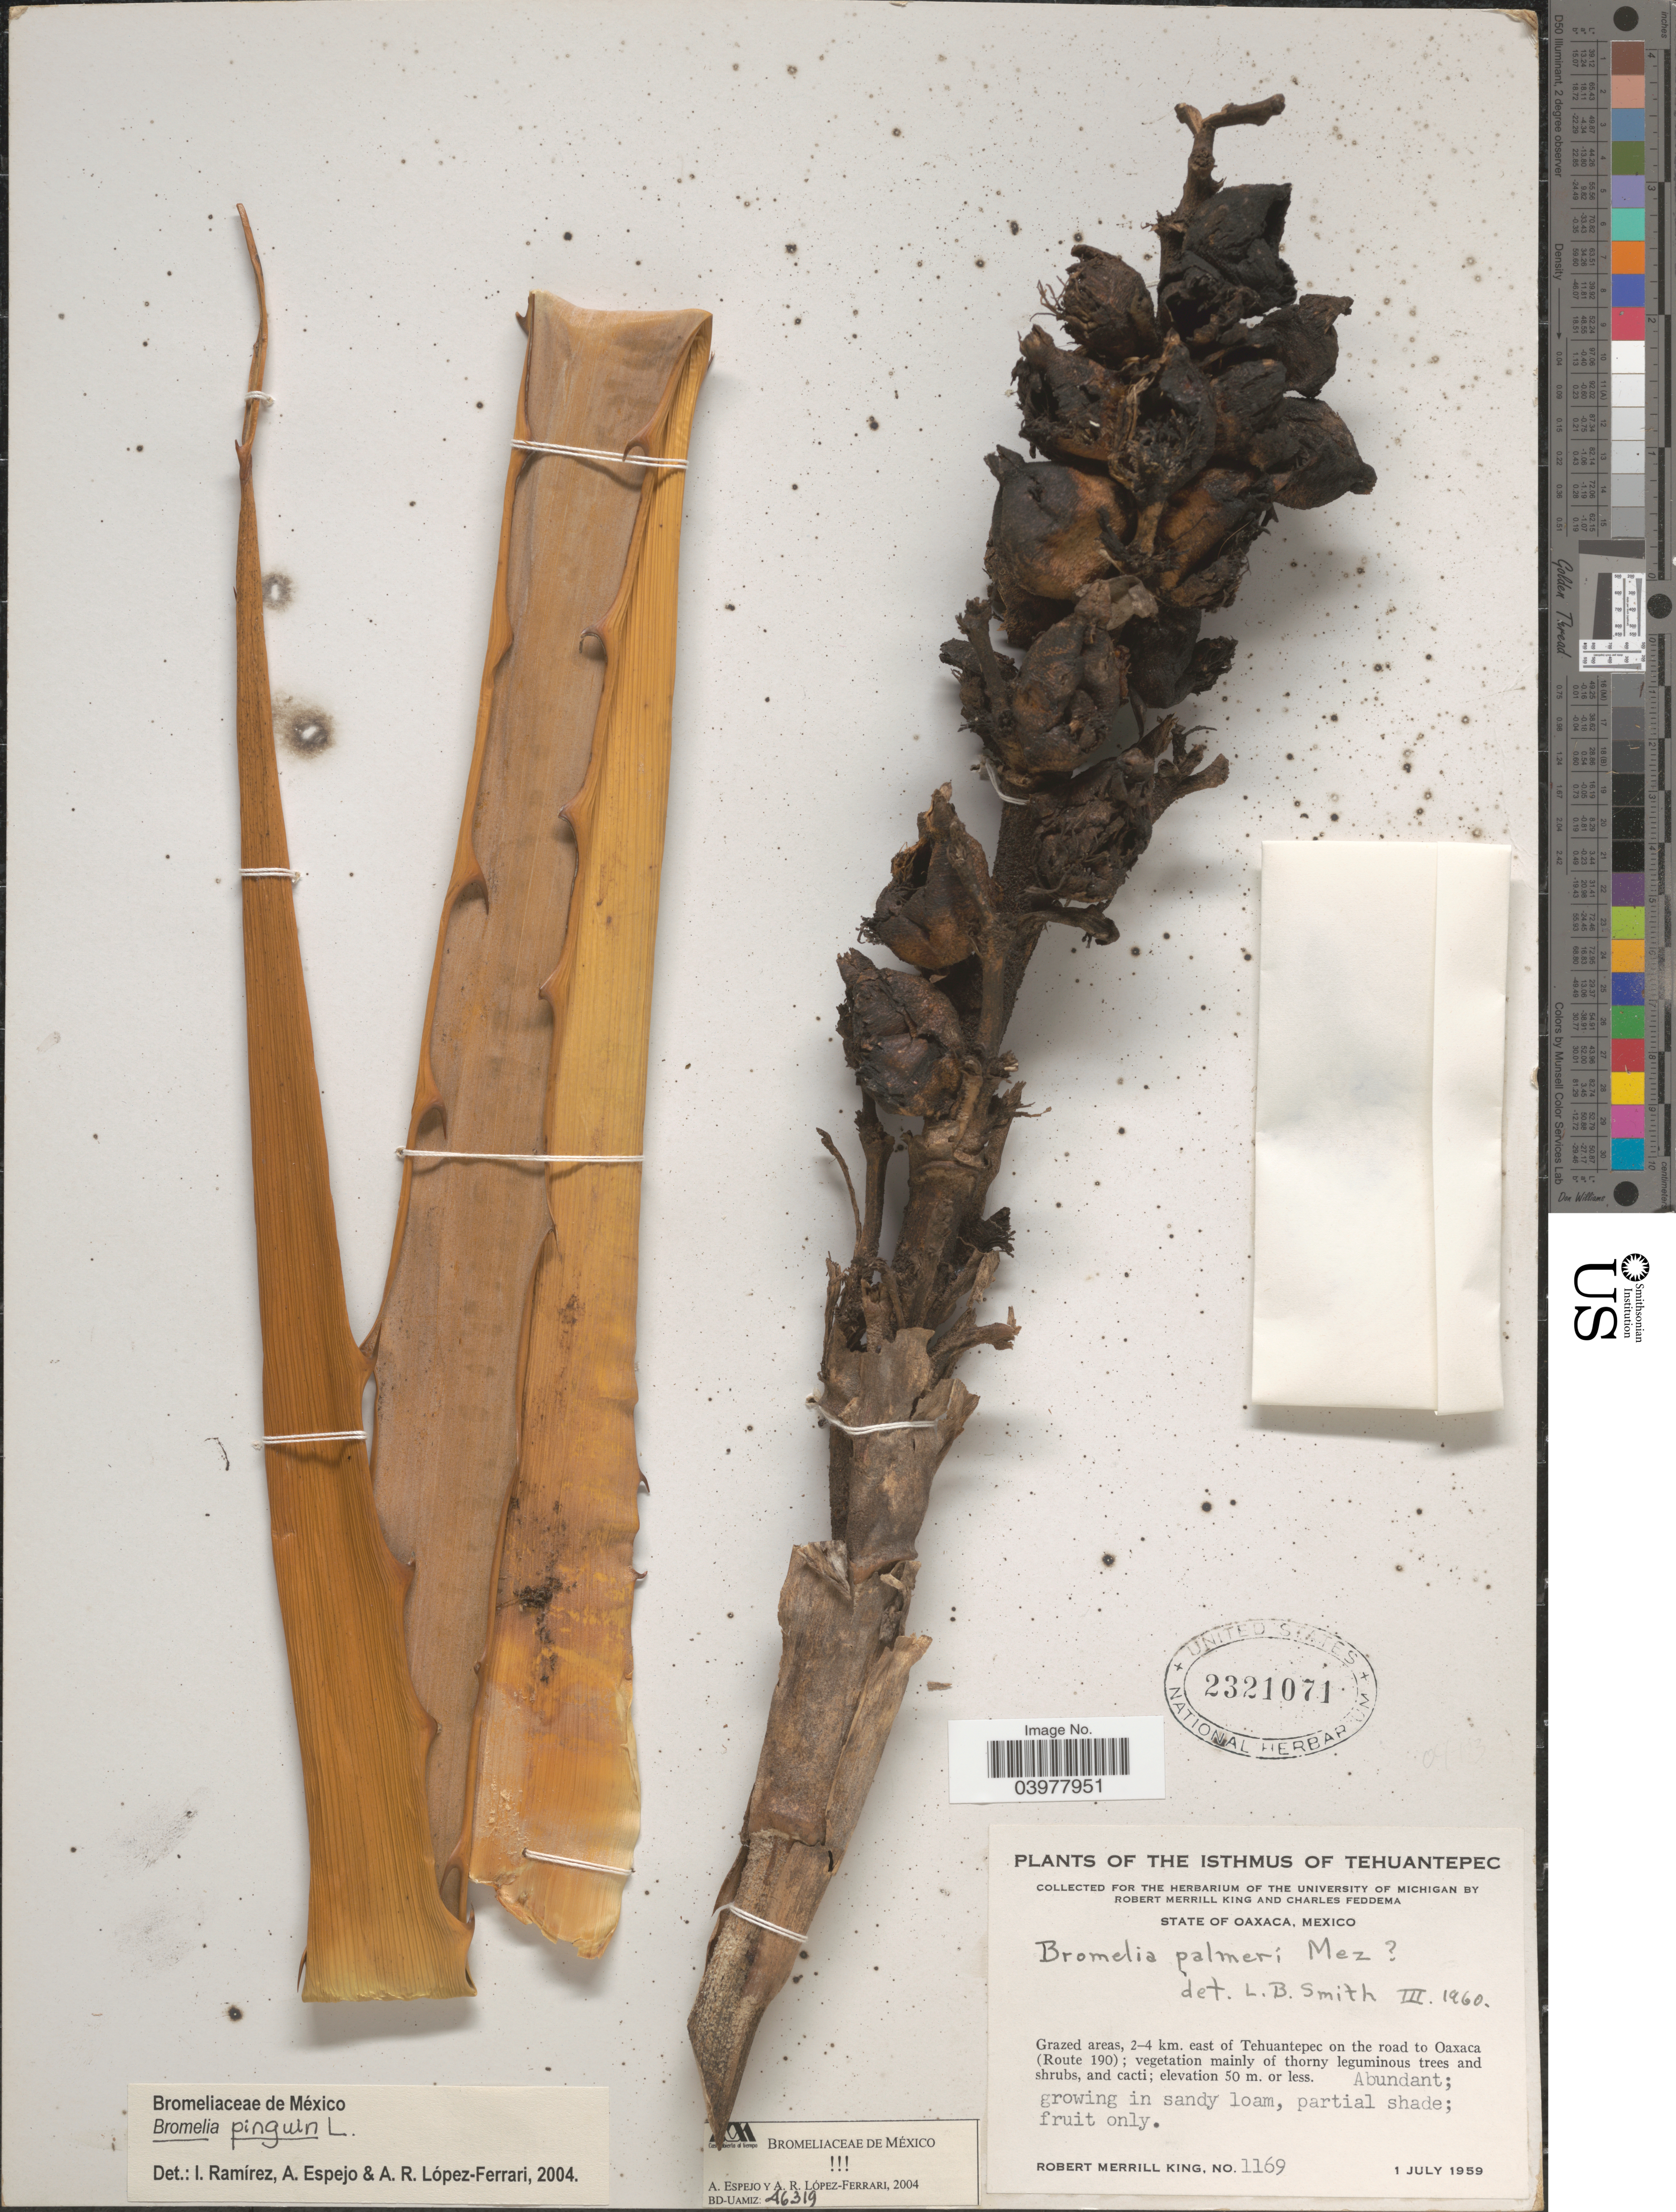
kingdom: Plantae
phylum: Tracheophyta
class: Liliopsida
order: Poales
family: Bromeliaceae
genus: Bromelia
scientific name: Bromelia pinguin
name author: L.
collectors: R. M. King & C. Feddema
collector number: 1169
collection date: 1959-07-01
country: Mexico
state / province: Oaxaca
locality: The Isthmus of Tehuantepec. Grazed areas, 2-4 km. east of Tehuantepec on the road to Oaxaca (Route 190).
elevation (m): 50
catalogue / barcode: US 2321071